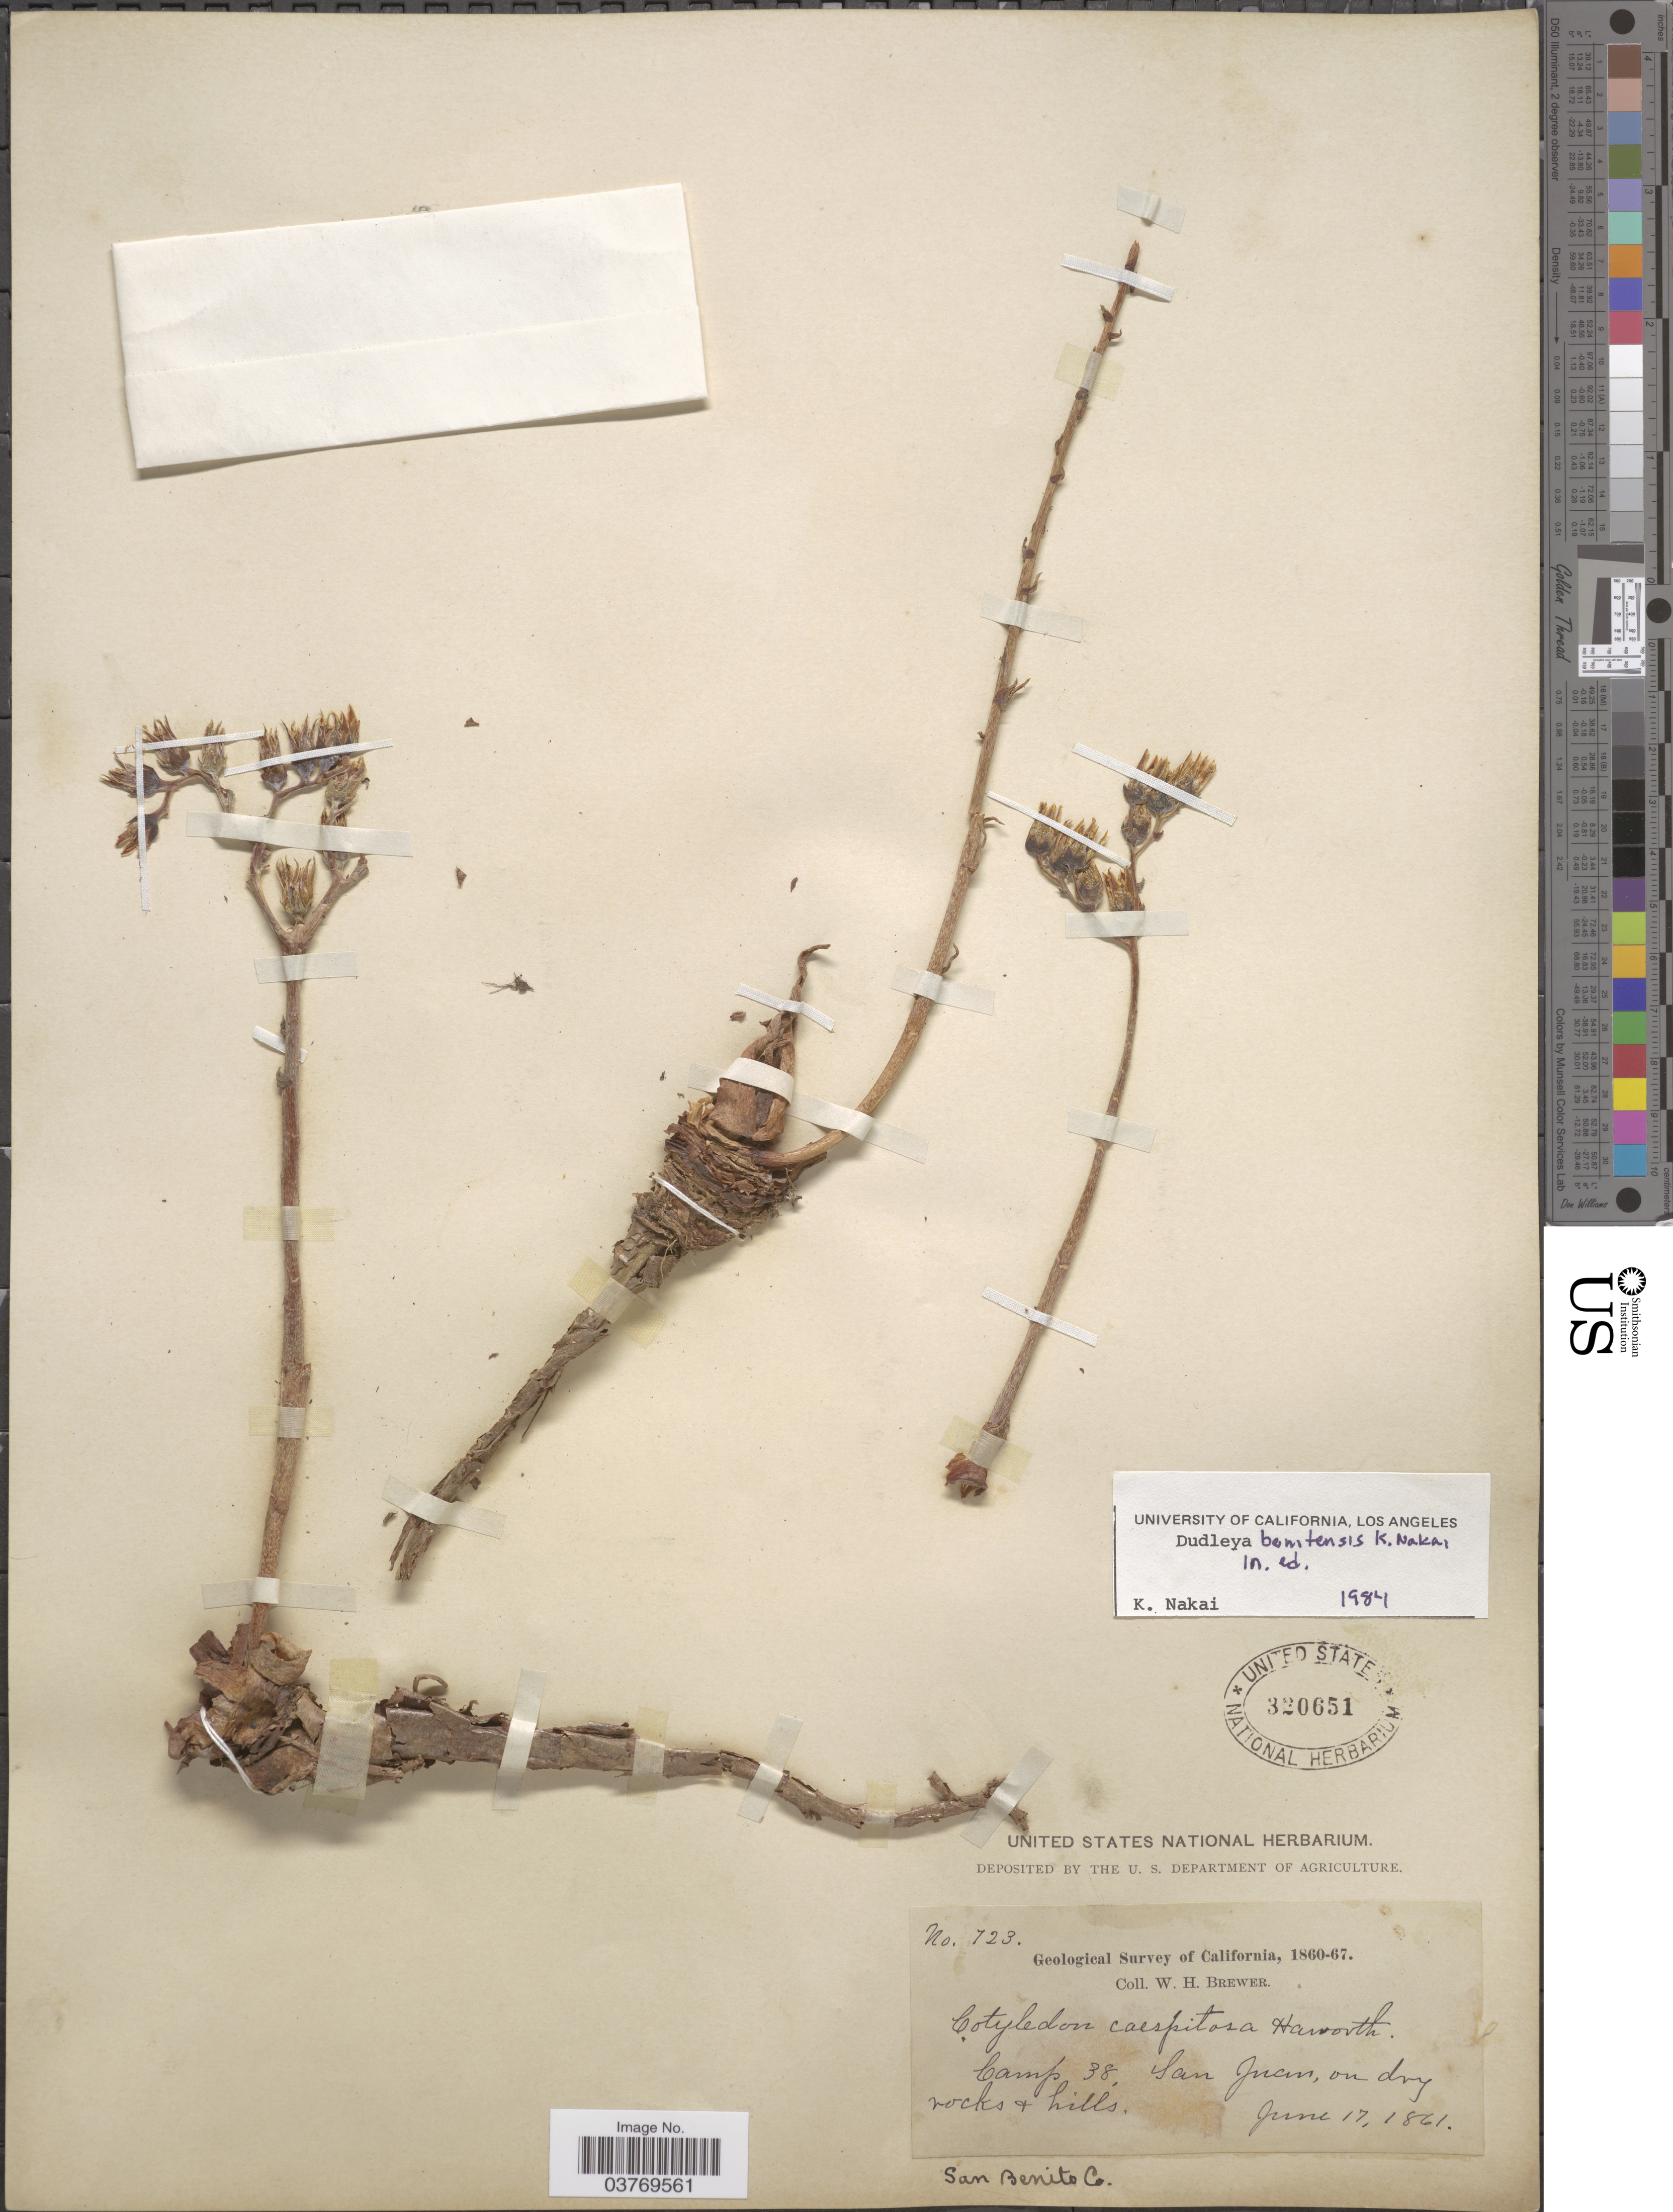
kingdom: Plantae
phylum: Tracheophyta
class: Magnoliopsida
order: Saxifragales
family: Crassulaceae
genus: Dudleya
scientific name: Dudleya caespitosa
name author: (Haw.) Britton & Rose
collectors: W. H. Brewer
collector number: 723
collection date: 1861-06-17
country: United States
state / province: California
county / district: San Benito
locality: Camp 38, San Juan. San Benito Co.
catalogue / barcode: US 320651